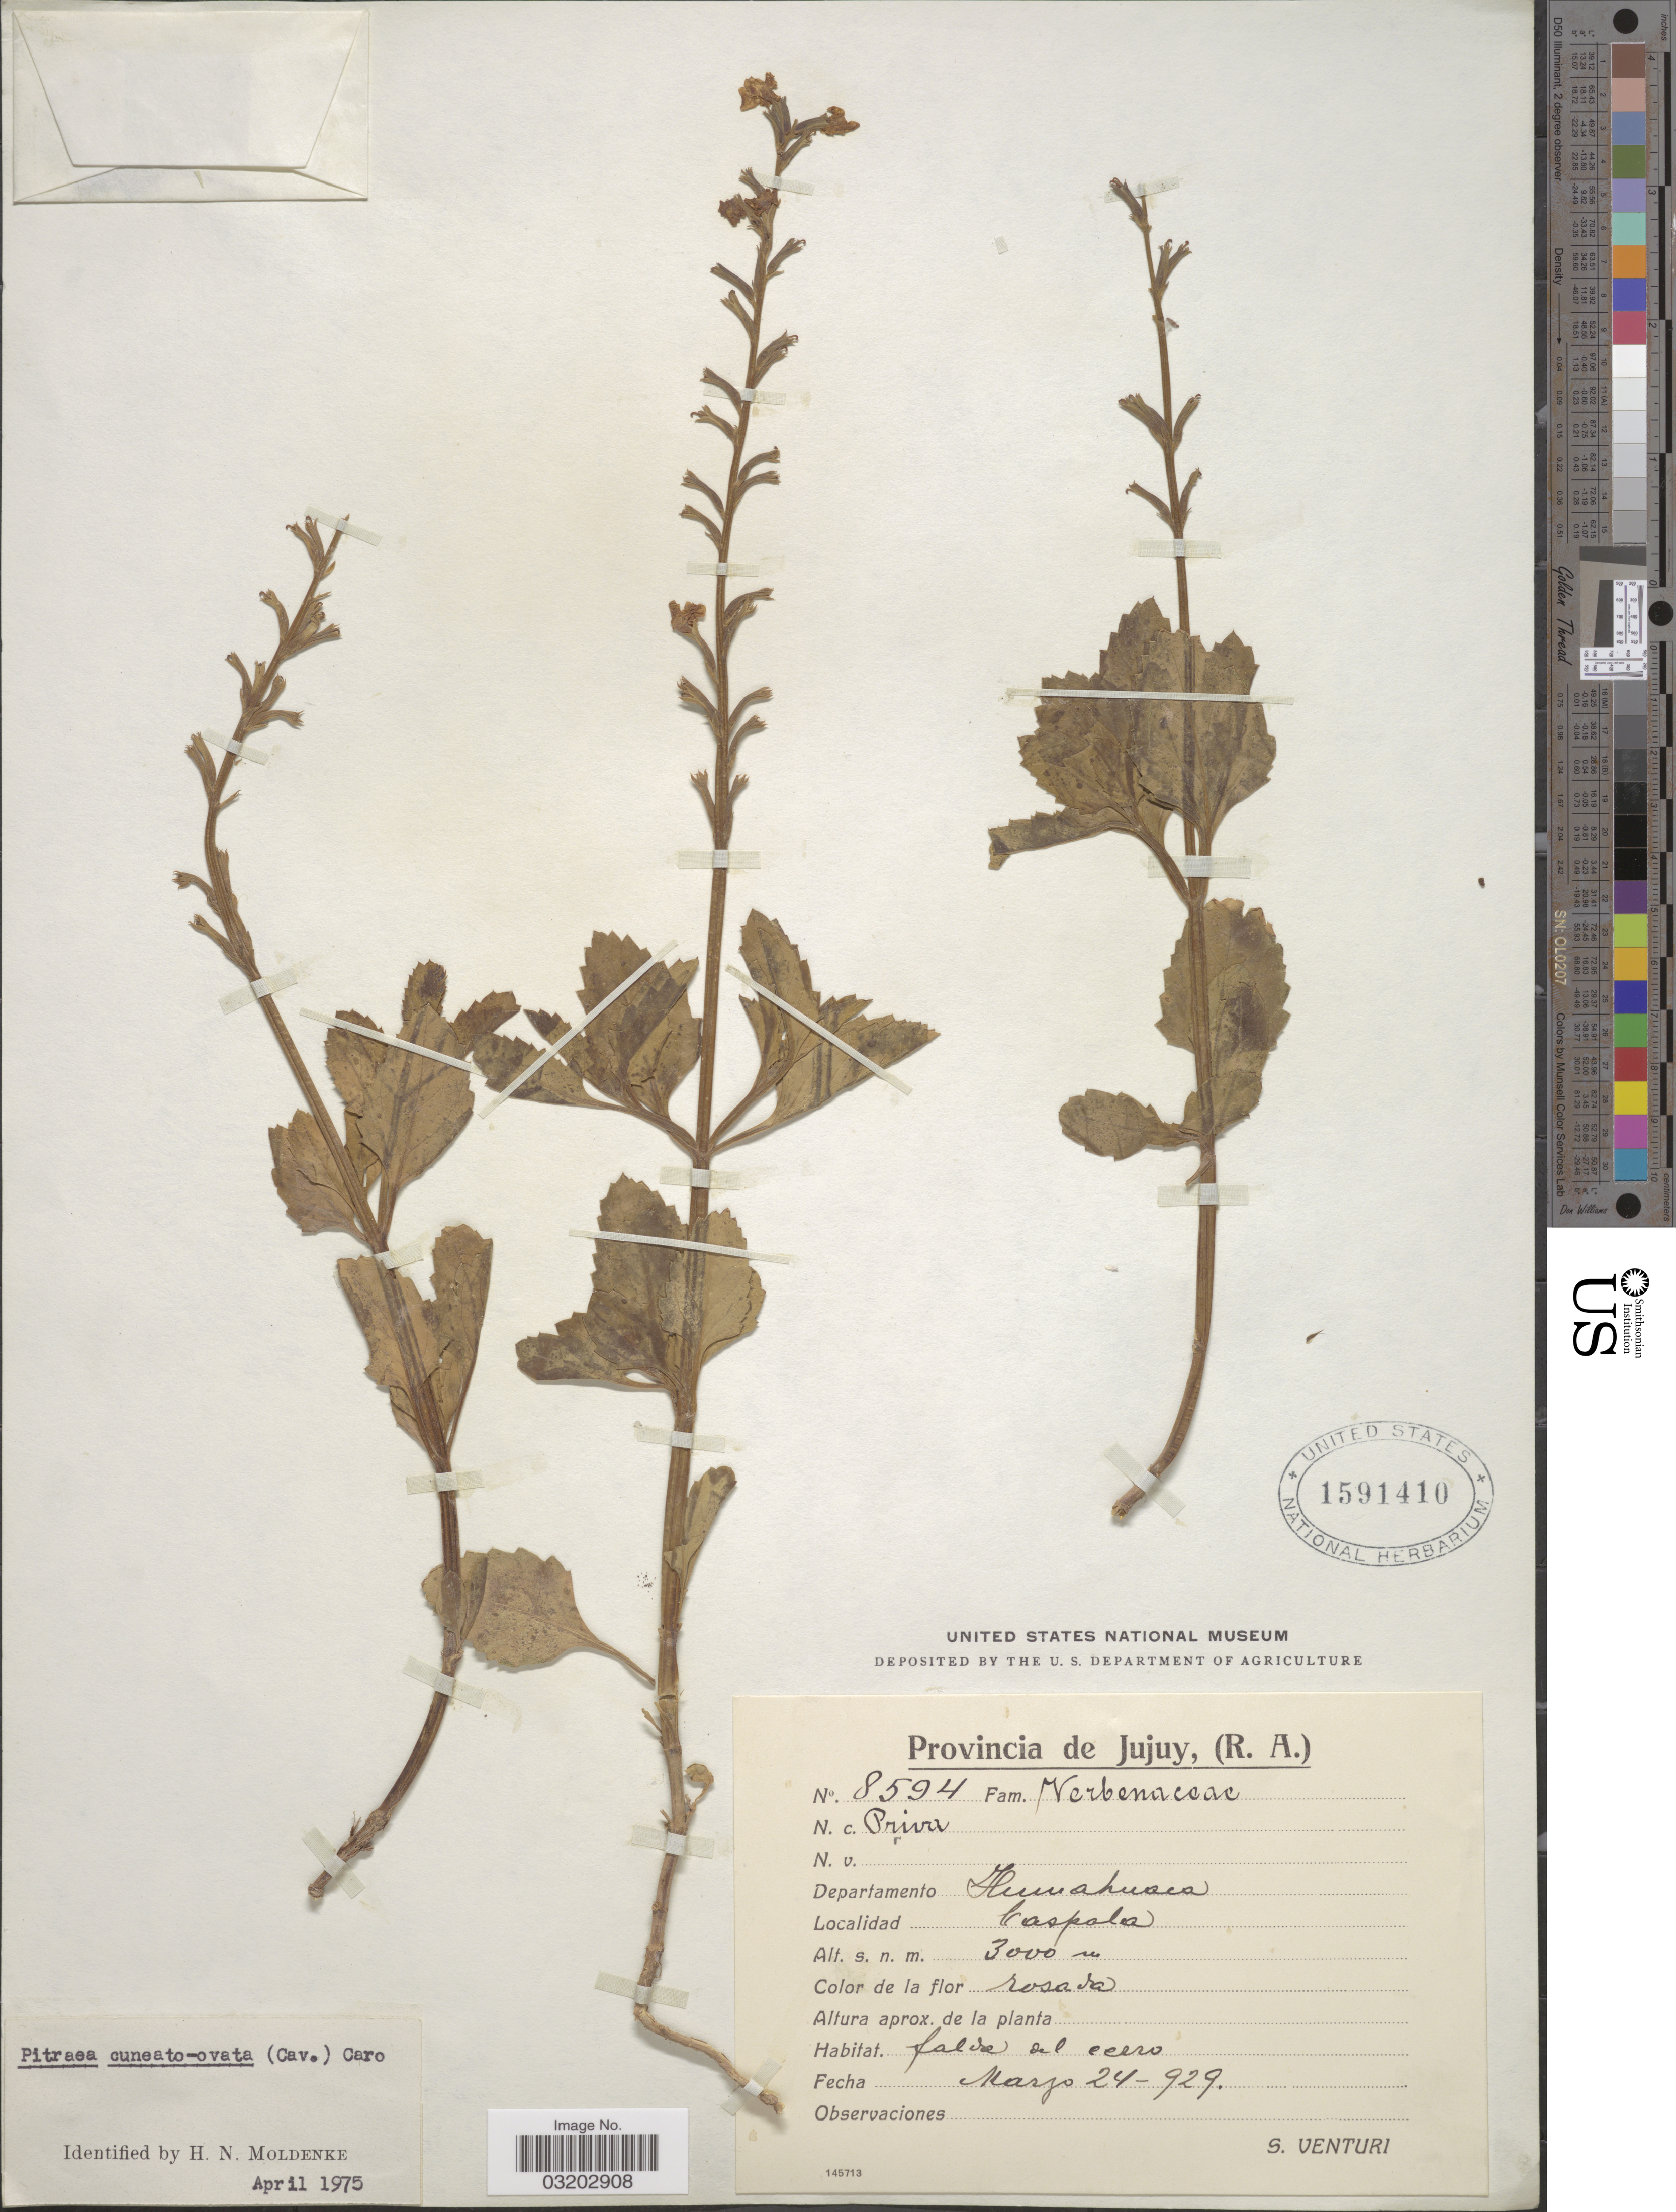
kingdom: Plantae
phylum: Tracheophyta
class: Magnoliopsida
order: Lamiales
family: Verbenaceae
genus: Pitraea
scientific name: Pitraea cuneato-ovata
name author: (Cav.) Caro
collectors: S. Venturi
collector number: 8594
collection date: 1929-03-24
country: Argentina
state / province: Jujuy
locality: Departamento Humahuaca, Caspala.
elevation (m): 3000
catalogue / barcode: US 1591410